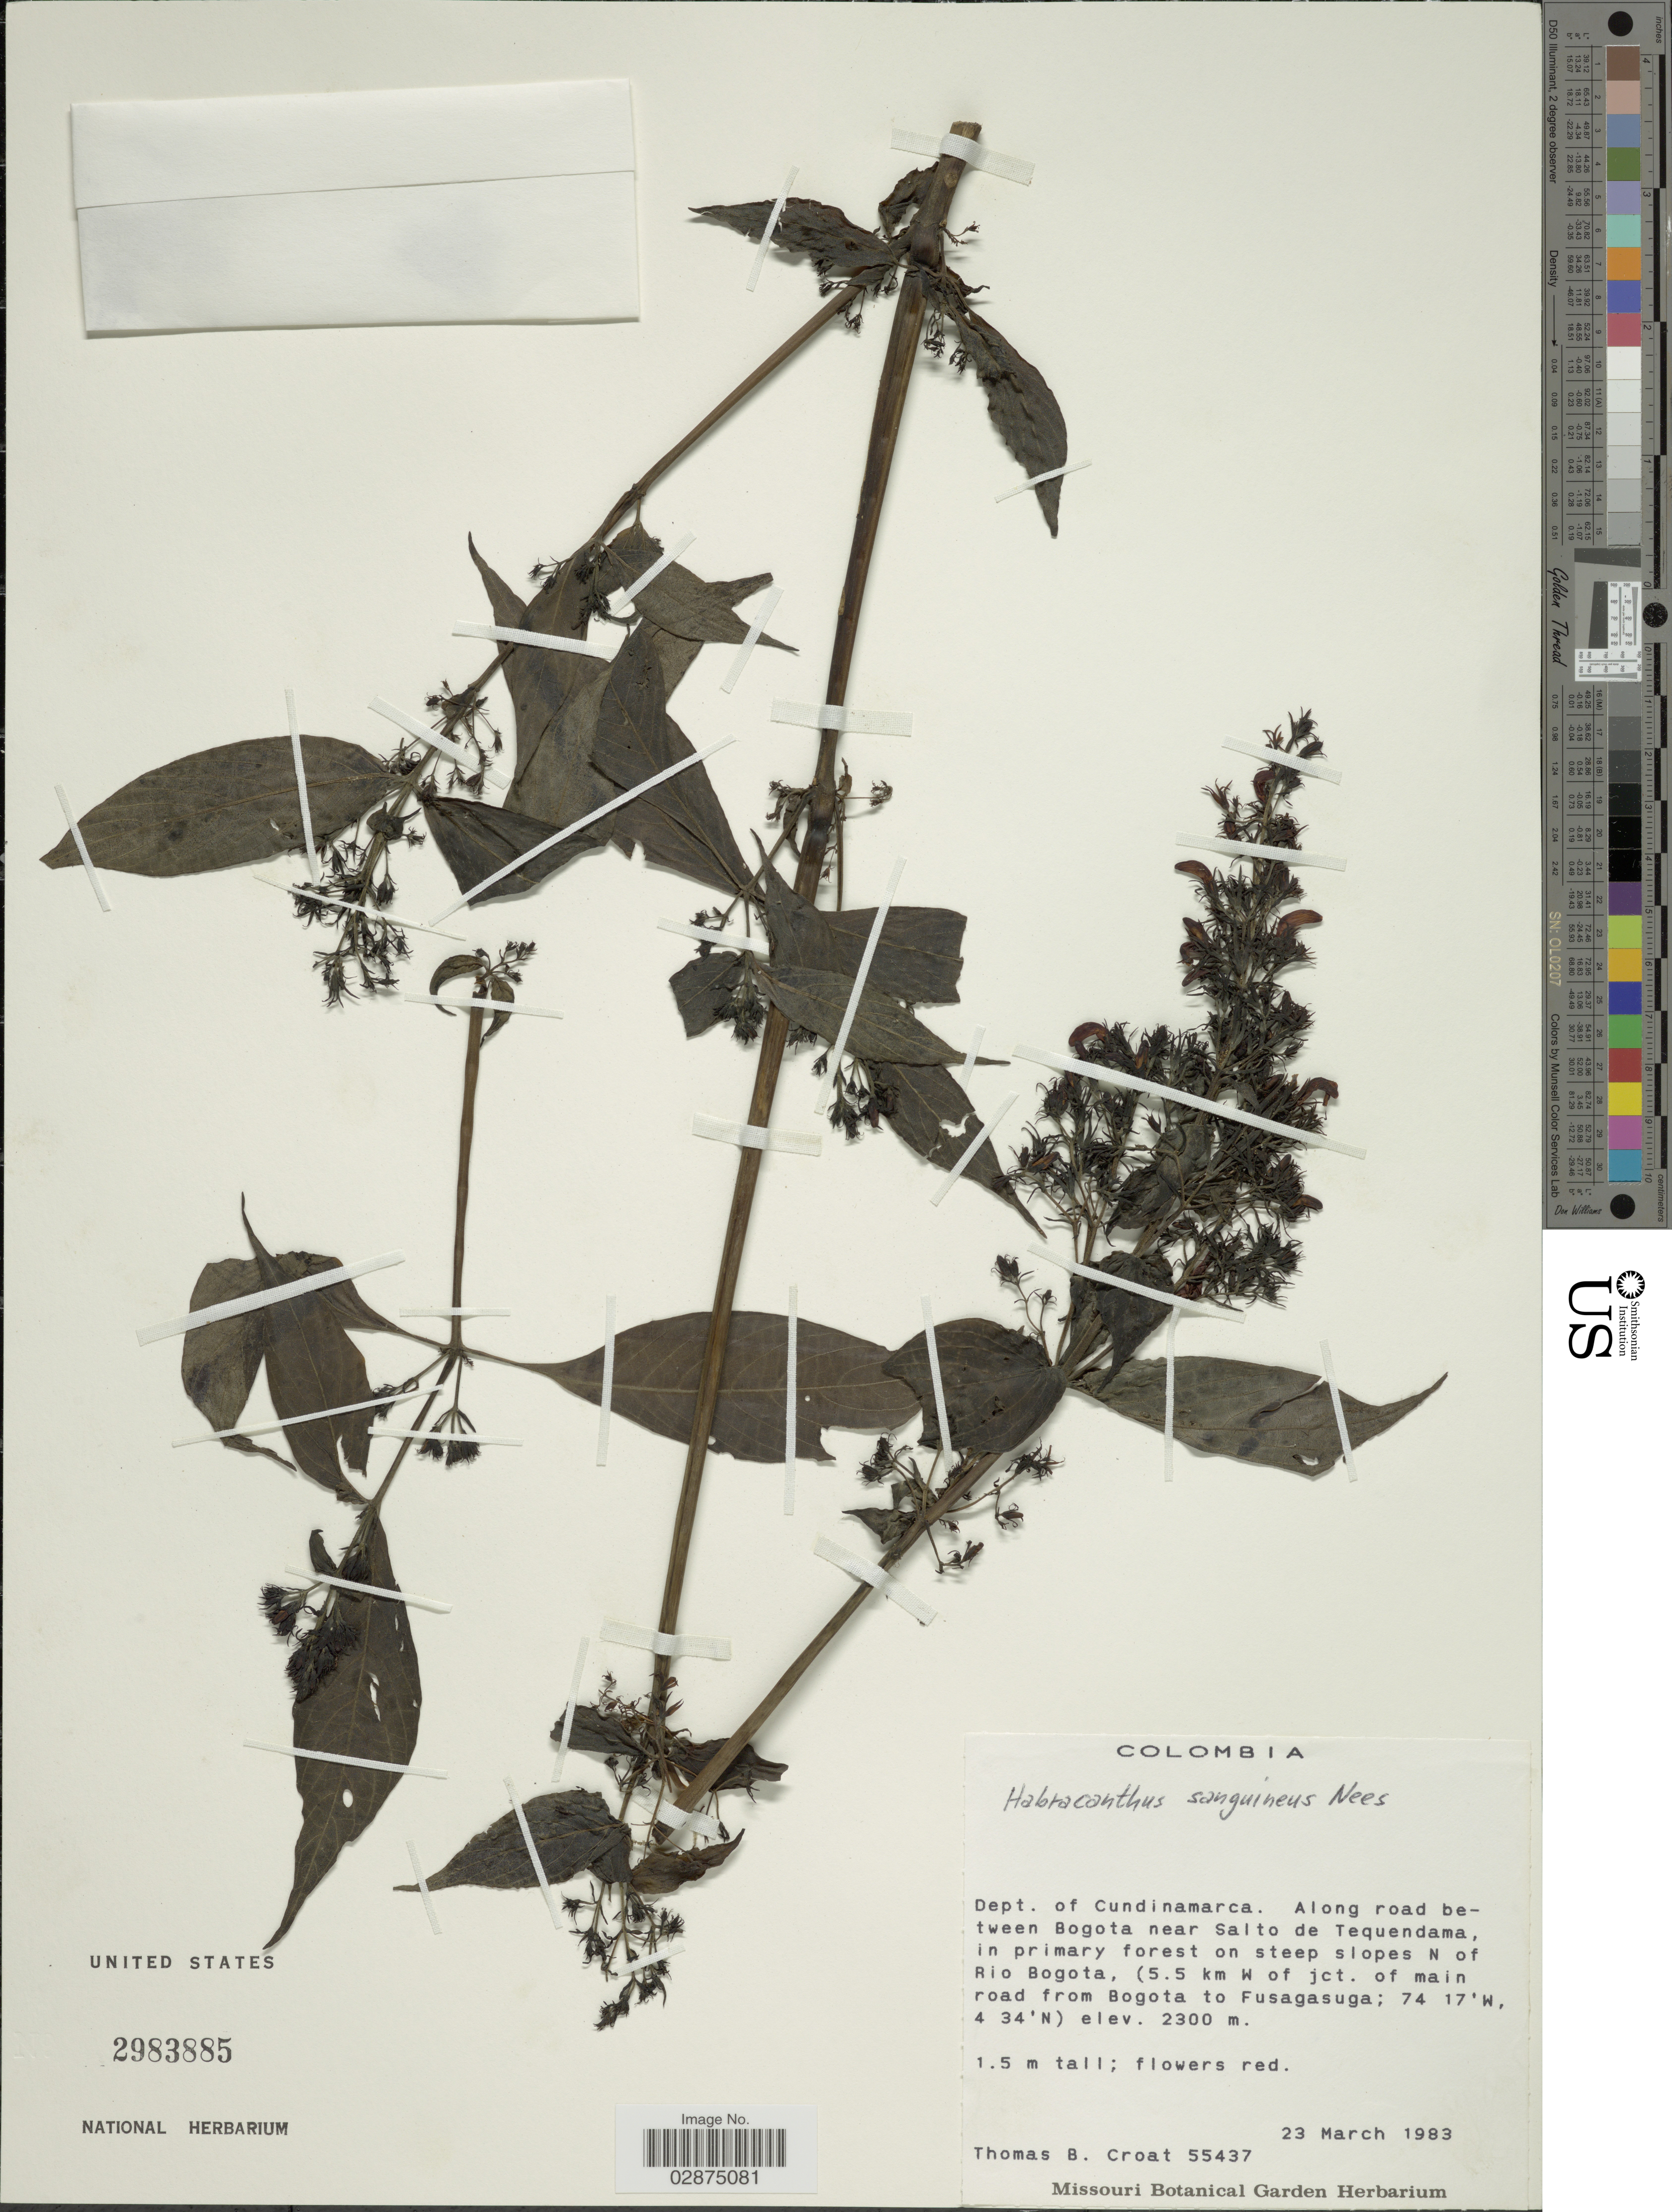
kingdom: Plantae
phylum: Tracheophyta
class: Magnoliopsida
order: Lamiales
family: Acanthaceae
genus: Habracanthus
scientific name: Habracanthus sanguineus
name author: Nees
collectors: T. B. Croat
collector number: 55437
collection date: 1983-03-23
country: Colombia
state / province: Cundinamarca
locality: Dept. of Cundinamarca. Along road between Bogota near Salto de Tequendama, in primary forest on steep slopes N of Rio Bogota, (5.5 km W of jct. of main road from Bogota to Fusagasuga).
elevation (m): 2300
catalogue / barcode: US 2983885